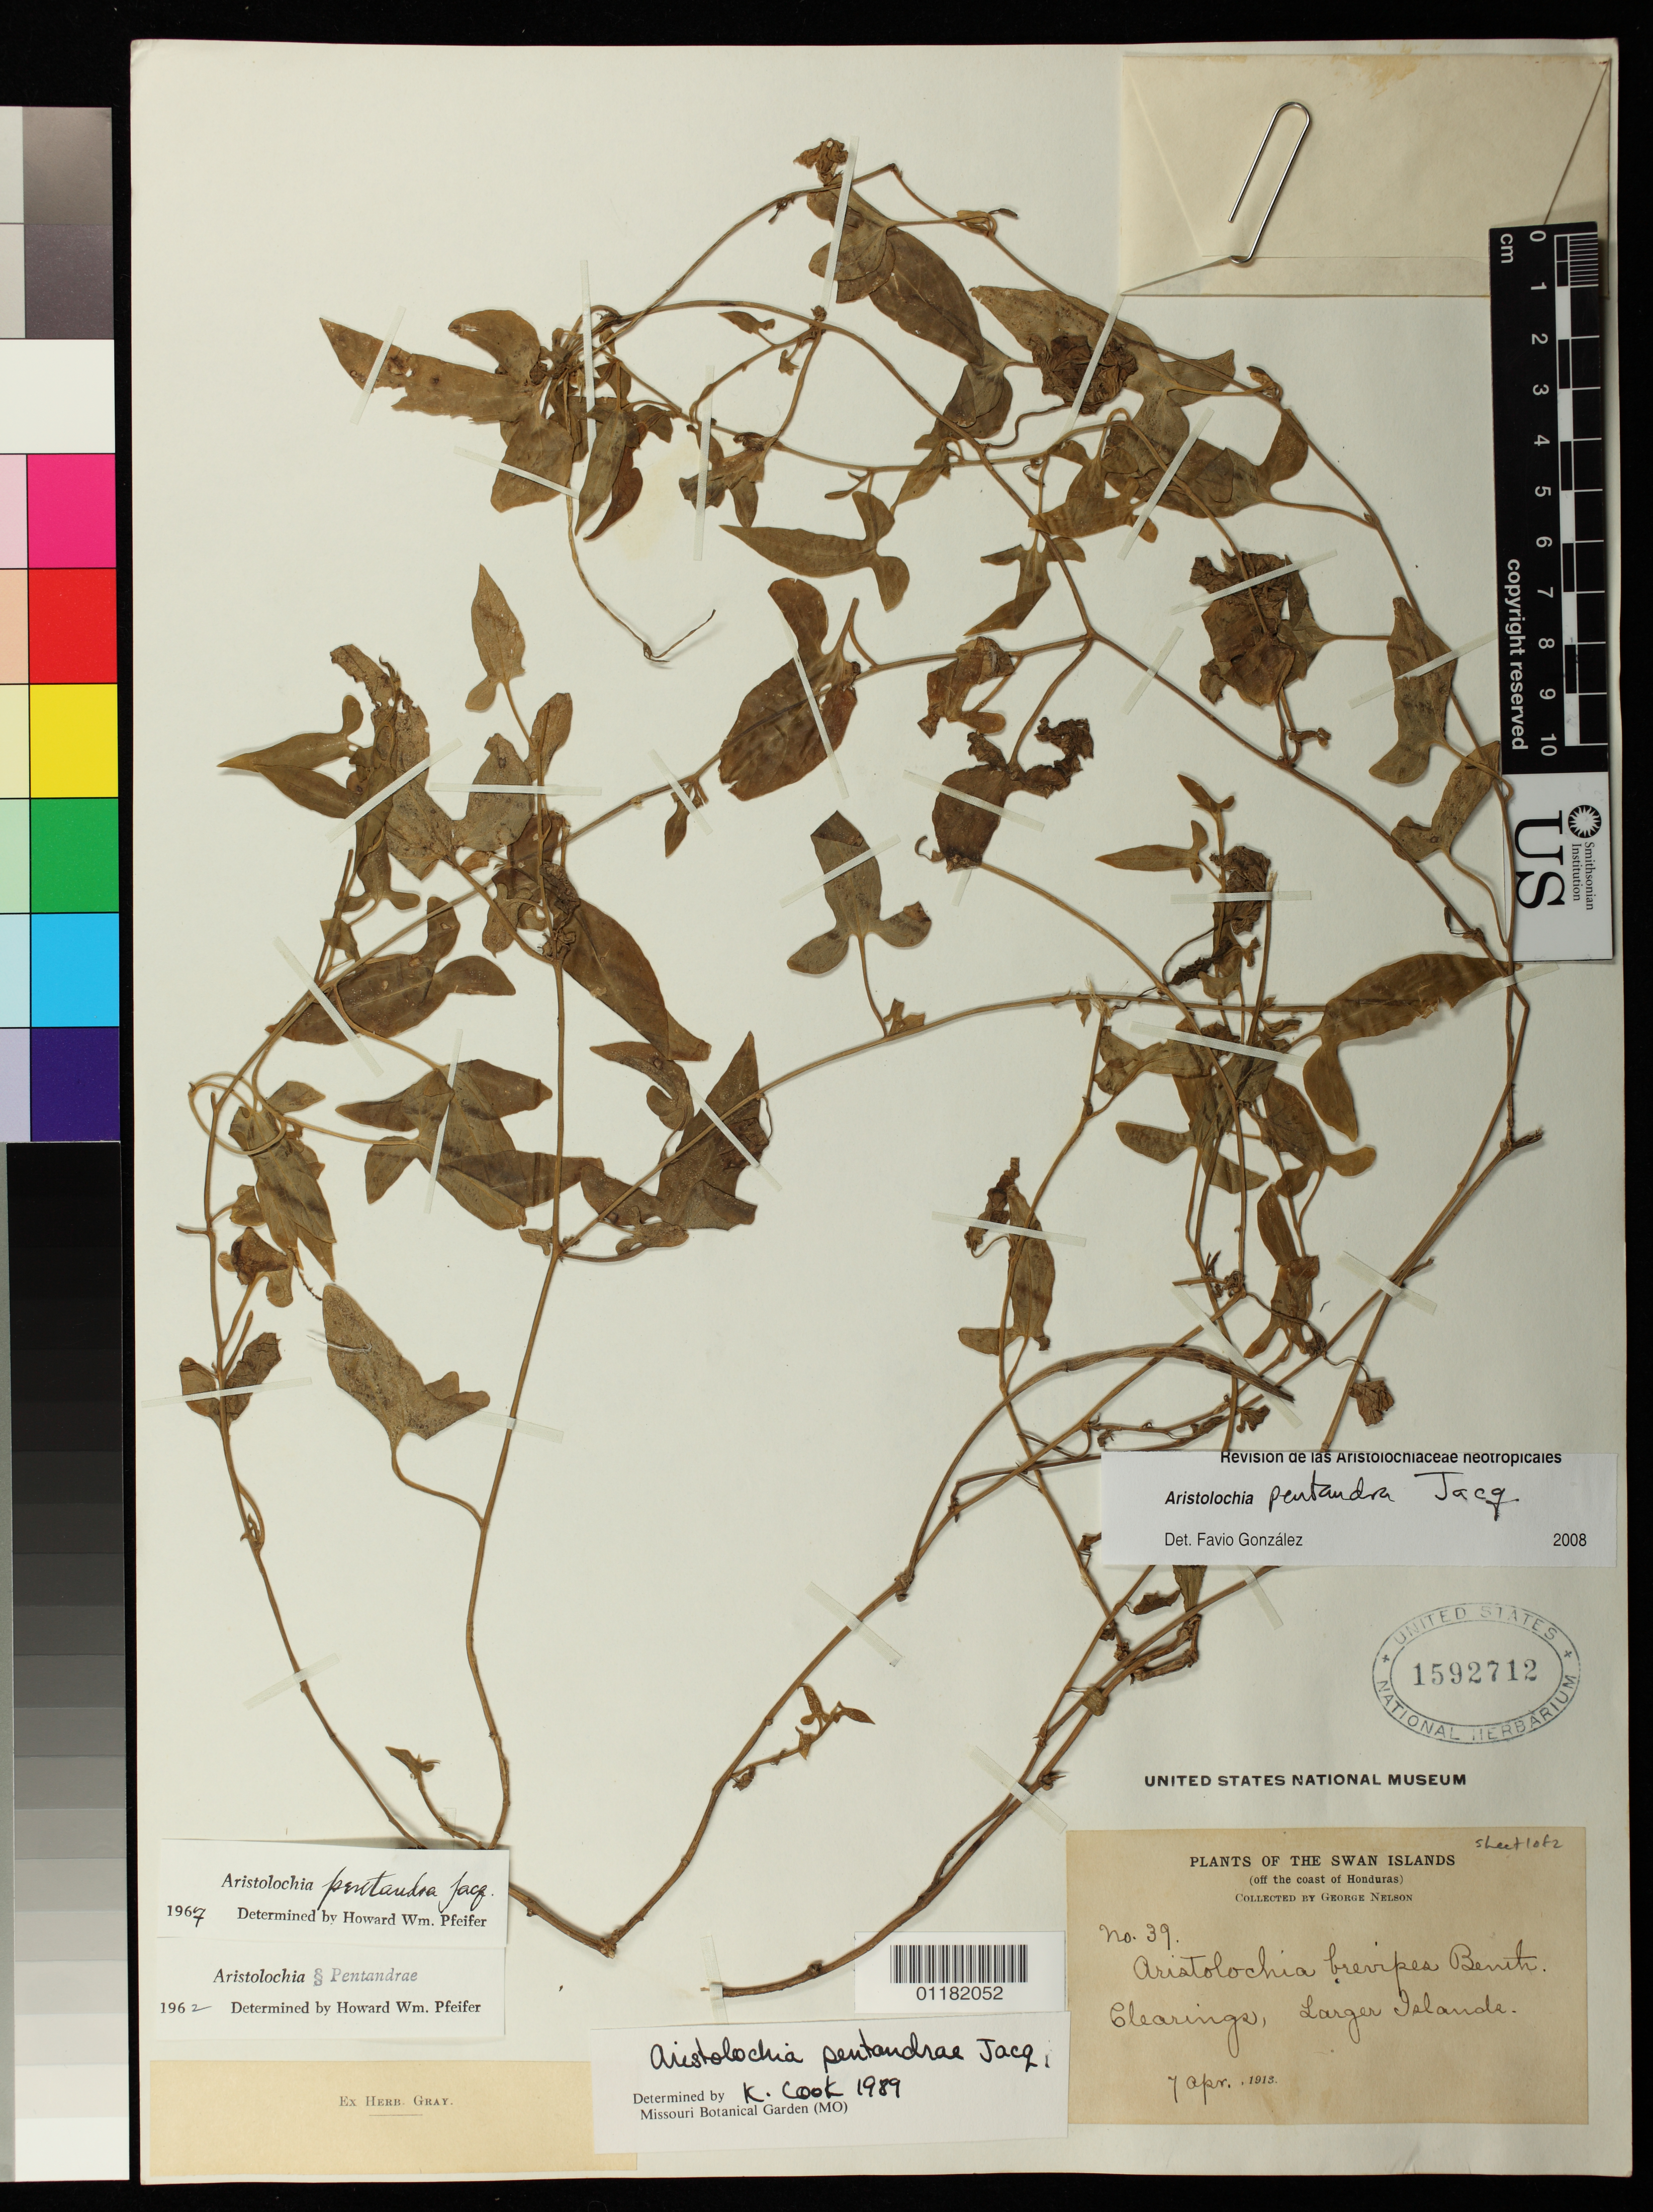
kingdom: Plantae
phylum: Tracheophyta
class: Magnoliopsida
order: Piperales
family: Aristolochiaceae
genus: Aristolochia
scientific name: Aristolochia pentandra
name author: Sessé & Moc.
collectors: G. Nelson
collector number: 39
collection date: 1912-04-07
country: Honduras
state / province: Islas de la Bahía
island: Swan Is.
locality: Swan Islands Clearings, Larger Islands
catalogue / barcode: US 1592712